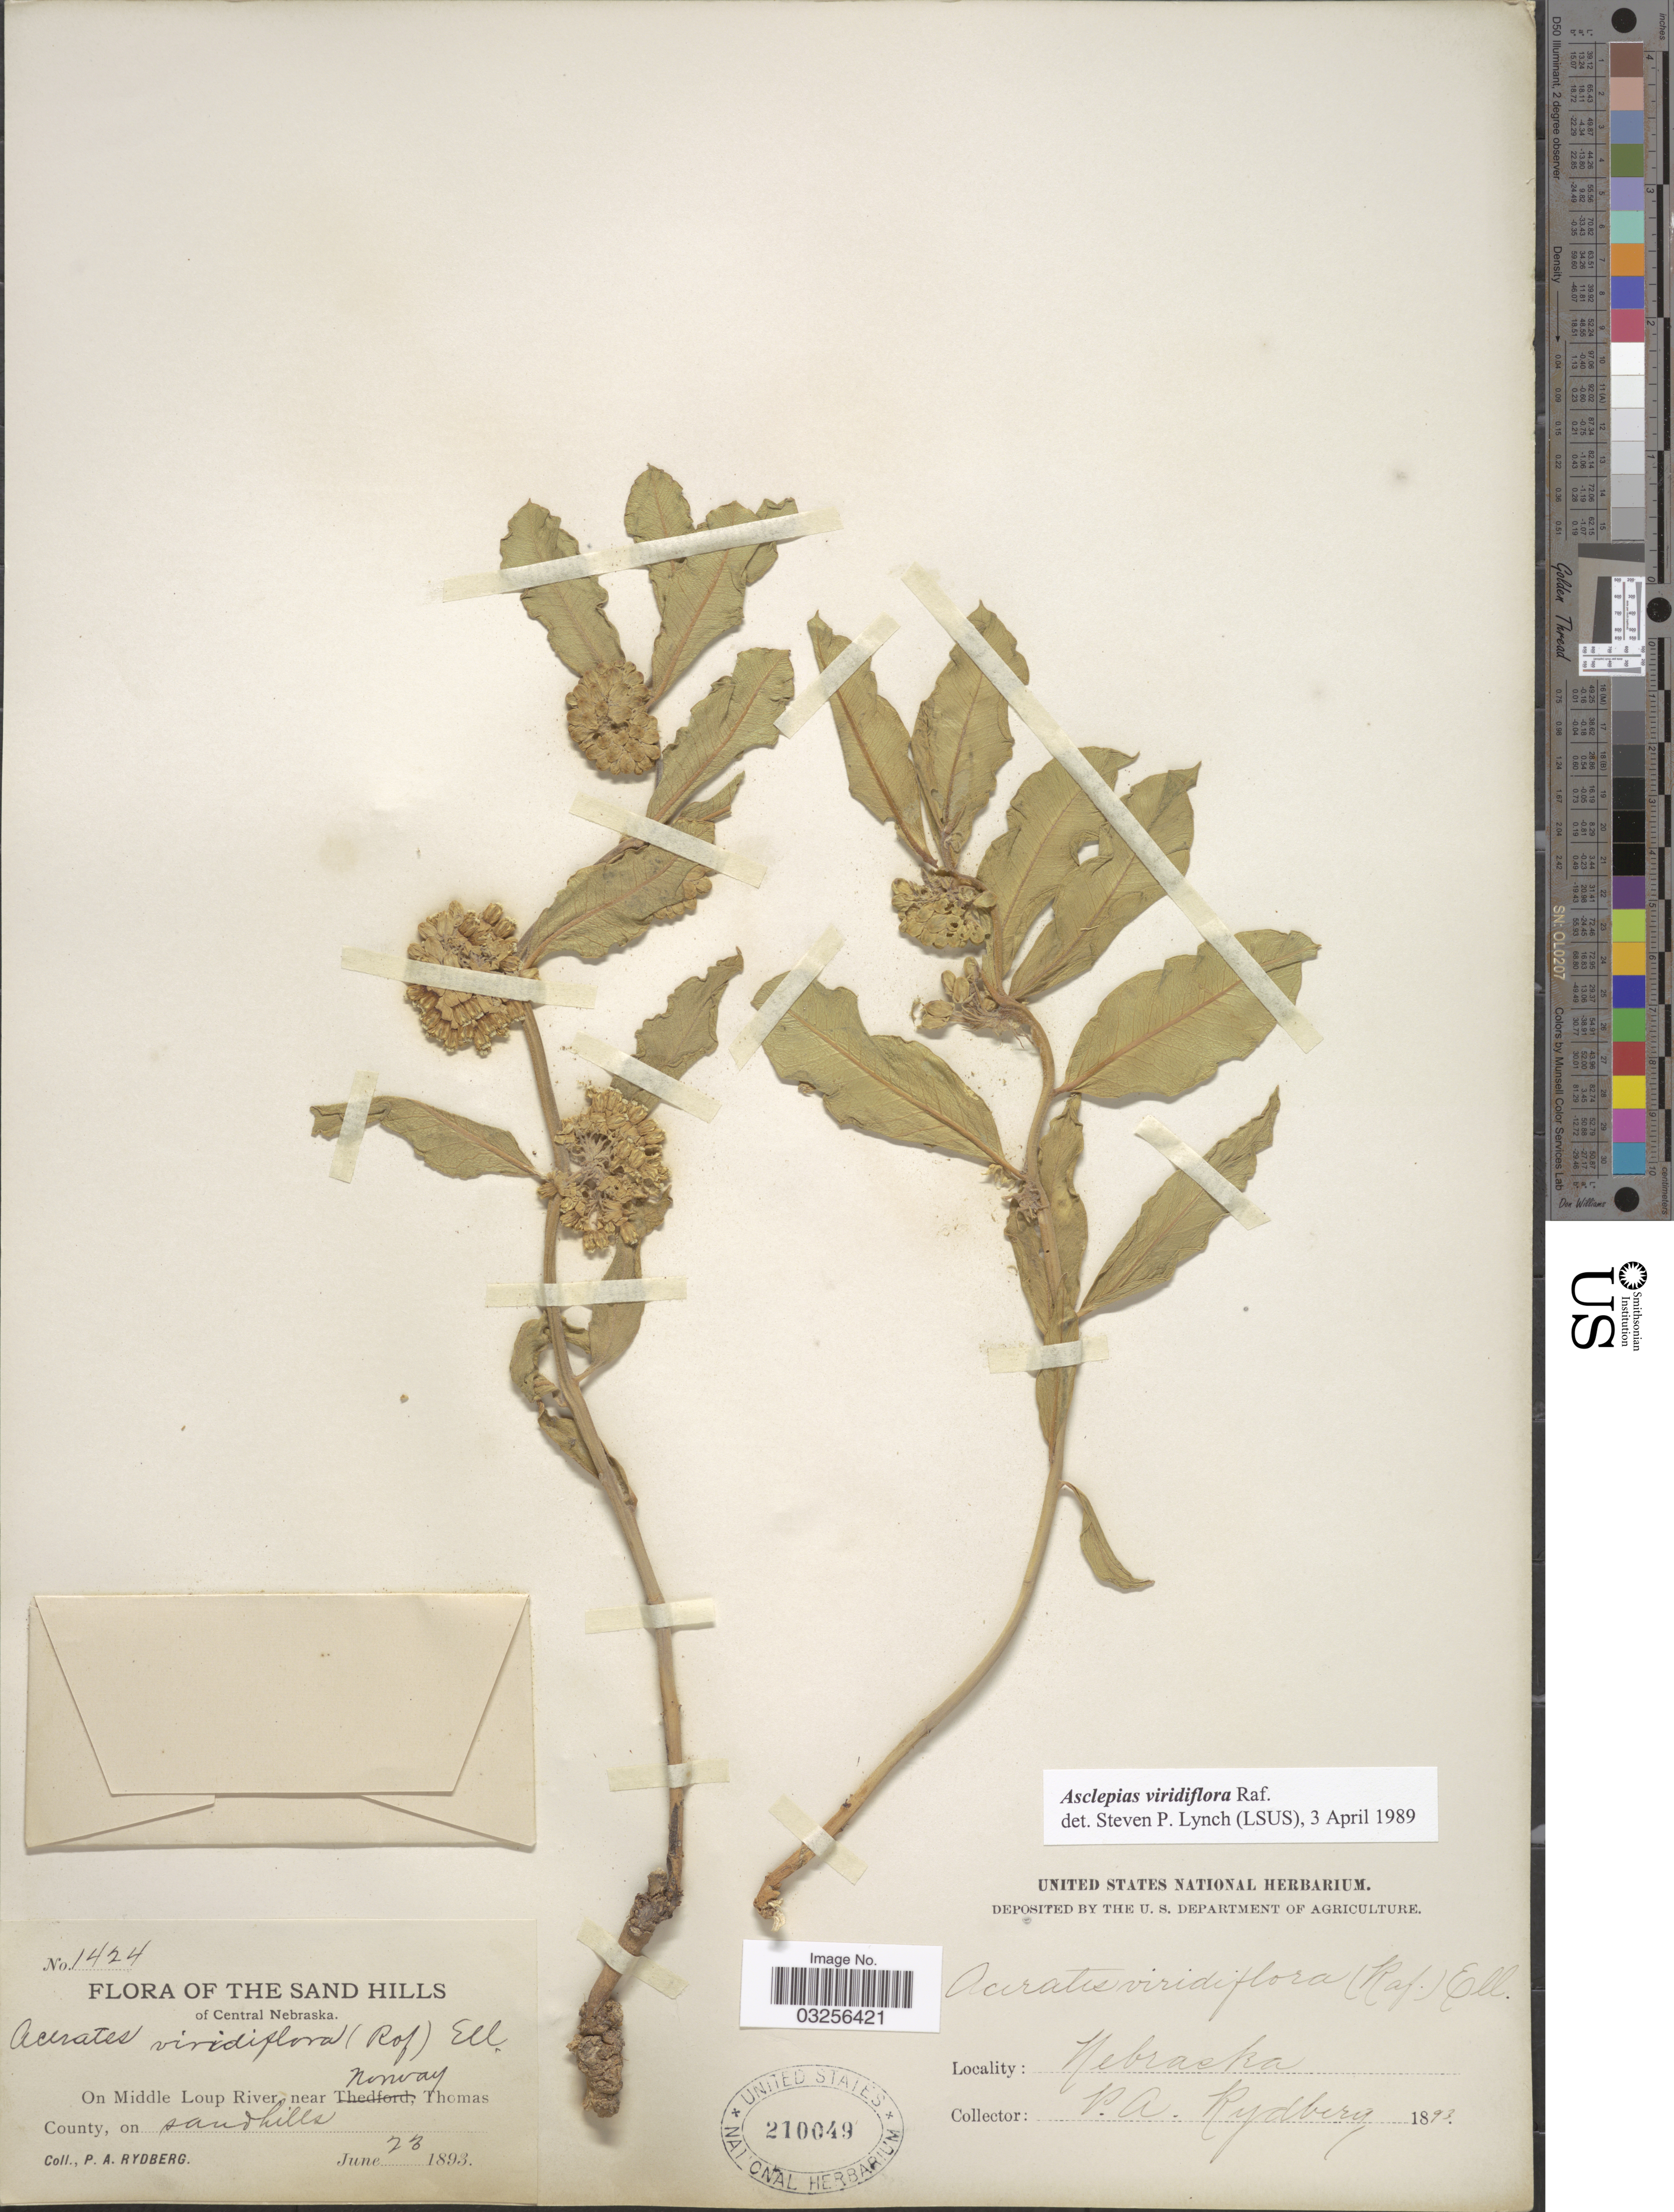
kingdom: Plantae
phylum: Tracheophyta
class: Magnoliopsida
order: Gentianales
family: Apocynaceae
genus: Asclepias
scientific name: Asclepias viridiflora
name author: Raf.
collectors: P. A. Rydberg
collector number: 1424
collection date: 1893-06-23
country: United States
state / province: Nebraska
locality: The Sand Hills of Central Nebraska. On Middle Loup River, near Norway, Thomas County, on sandhills.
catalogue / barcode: US 210049